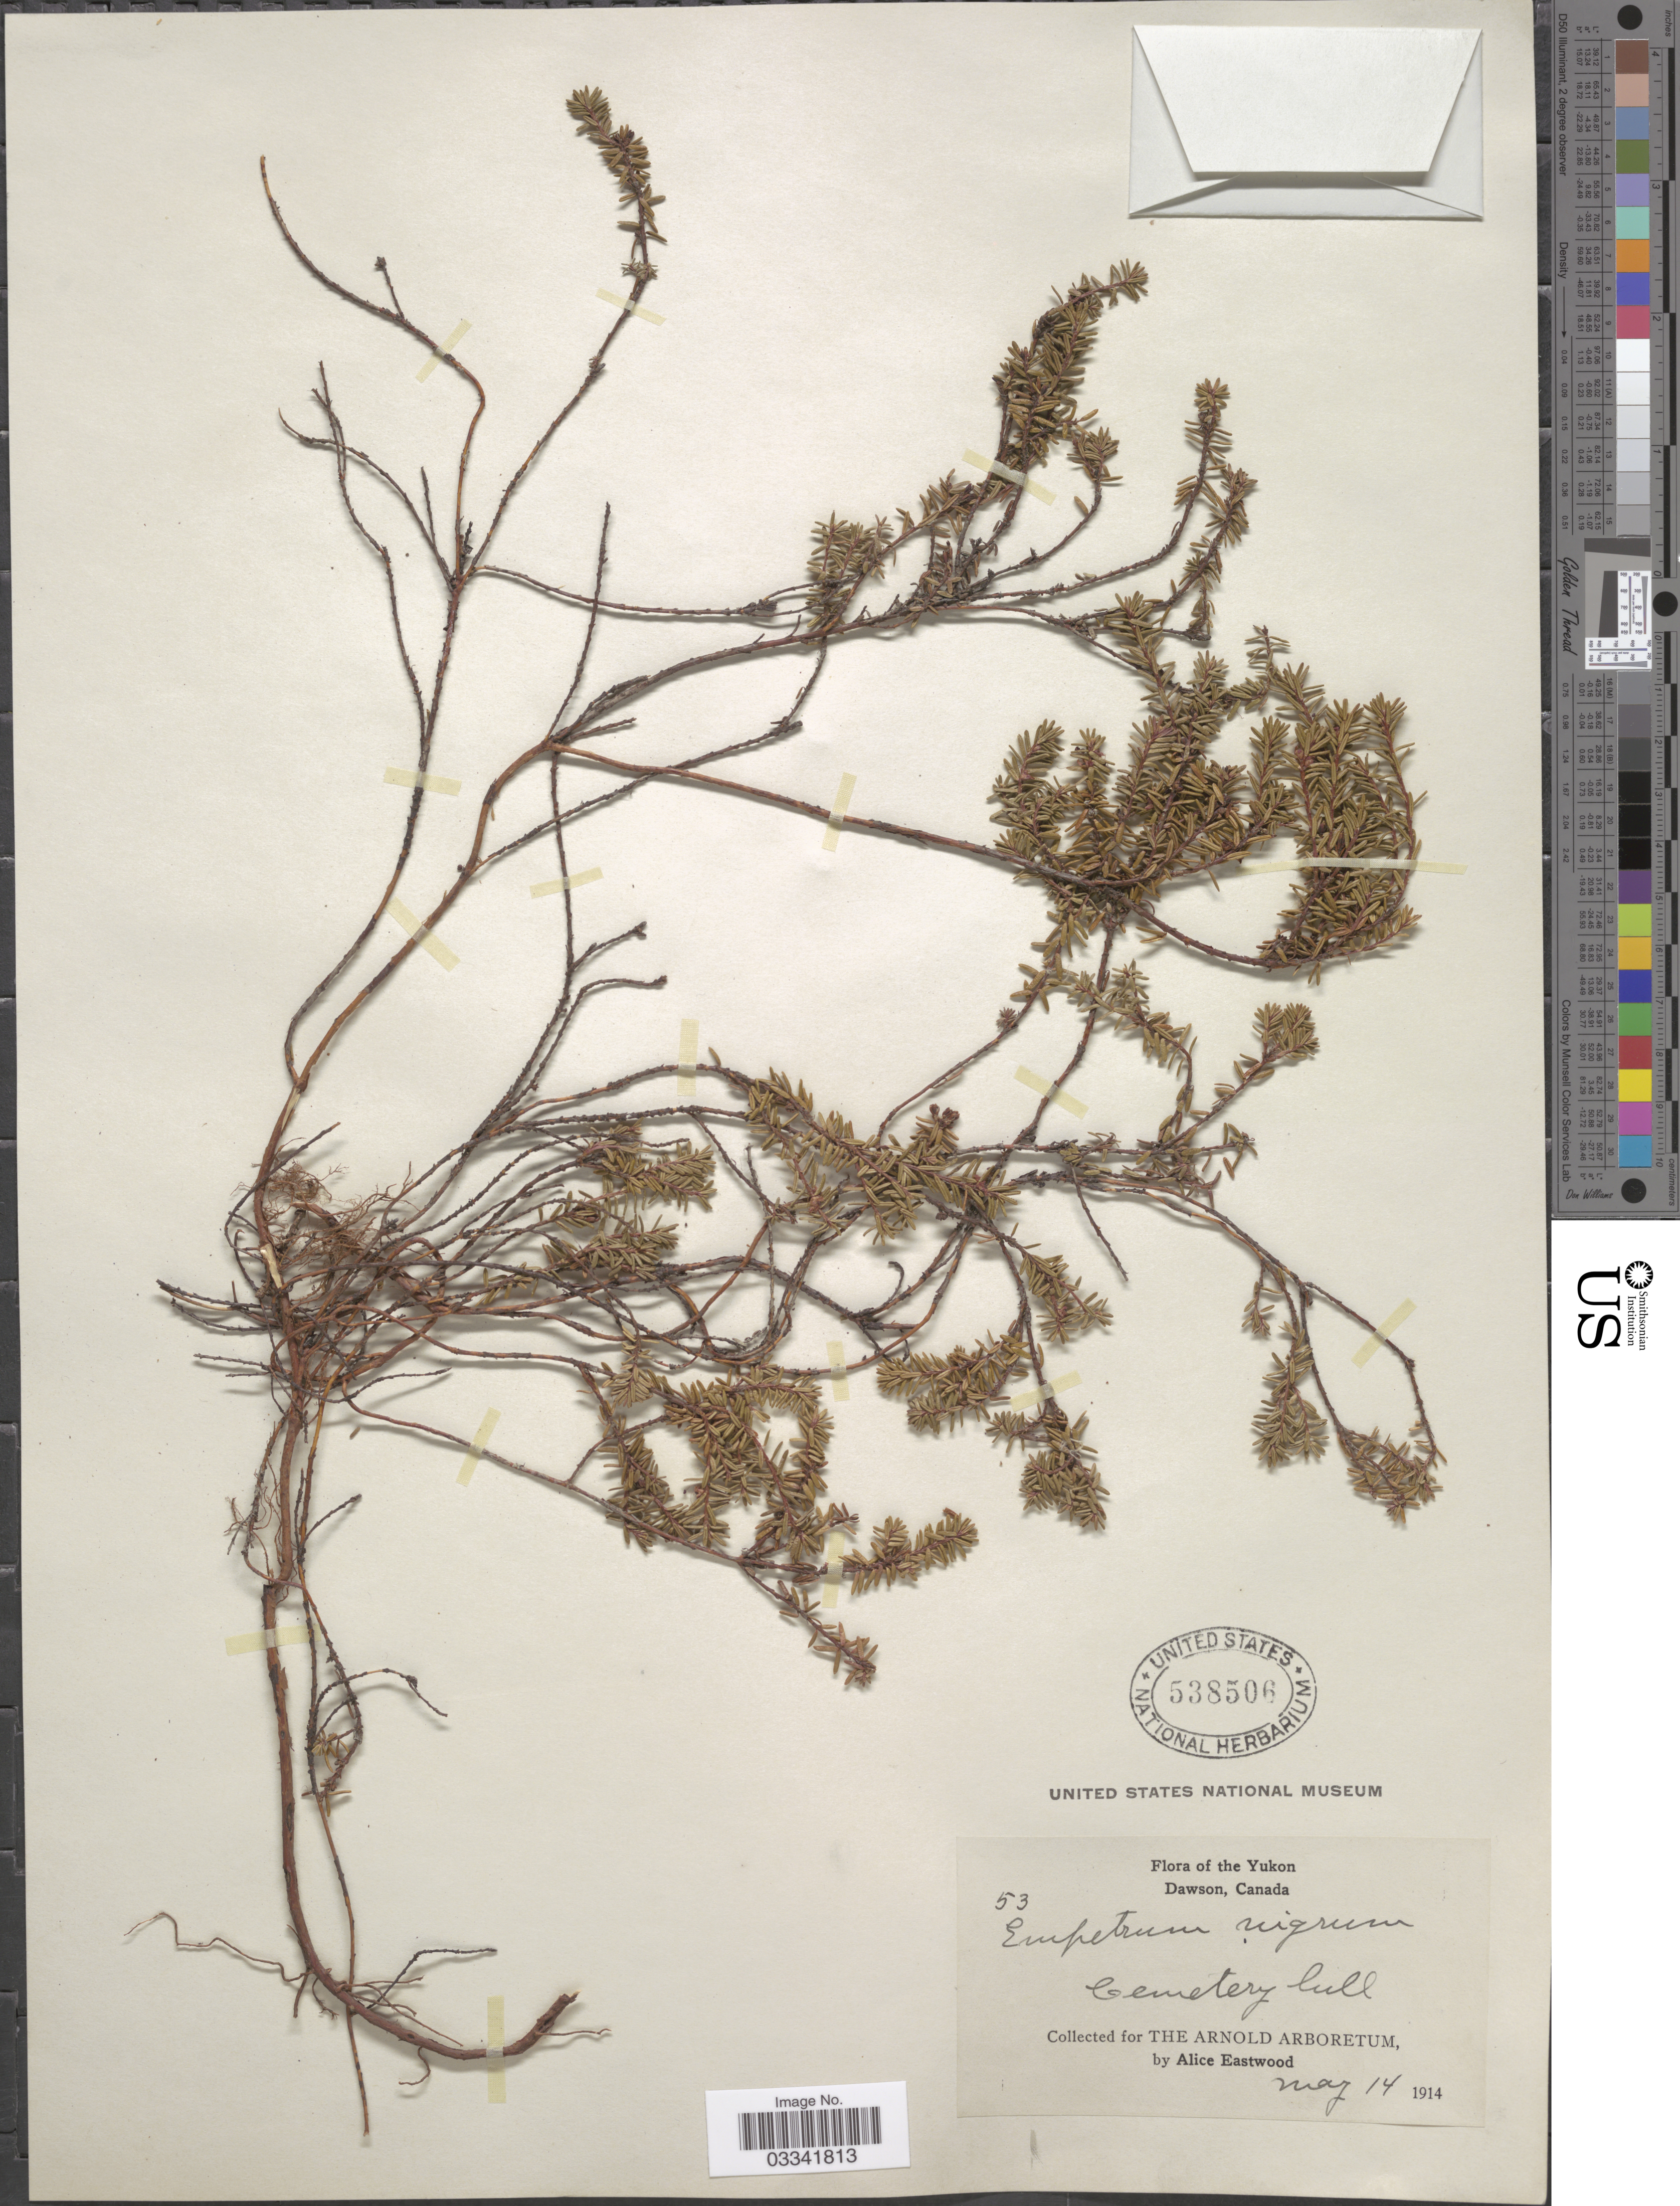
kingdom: Plantae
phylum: Tracheophyta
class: Magnoliopsida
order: Ericales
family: Ericaceae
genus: Empetrum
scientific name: Empetrum nigrum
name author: L.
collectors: A. Eastwood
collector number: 53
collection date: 1914-05-14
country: Canada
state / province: Yukon Territory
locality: Dawson. Cemetery hill.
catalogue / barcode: US 538506